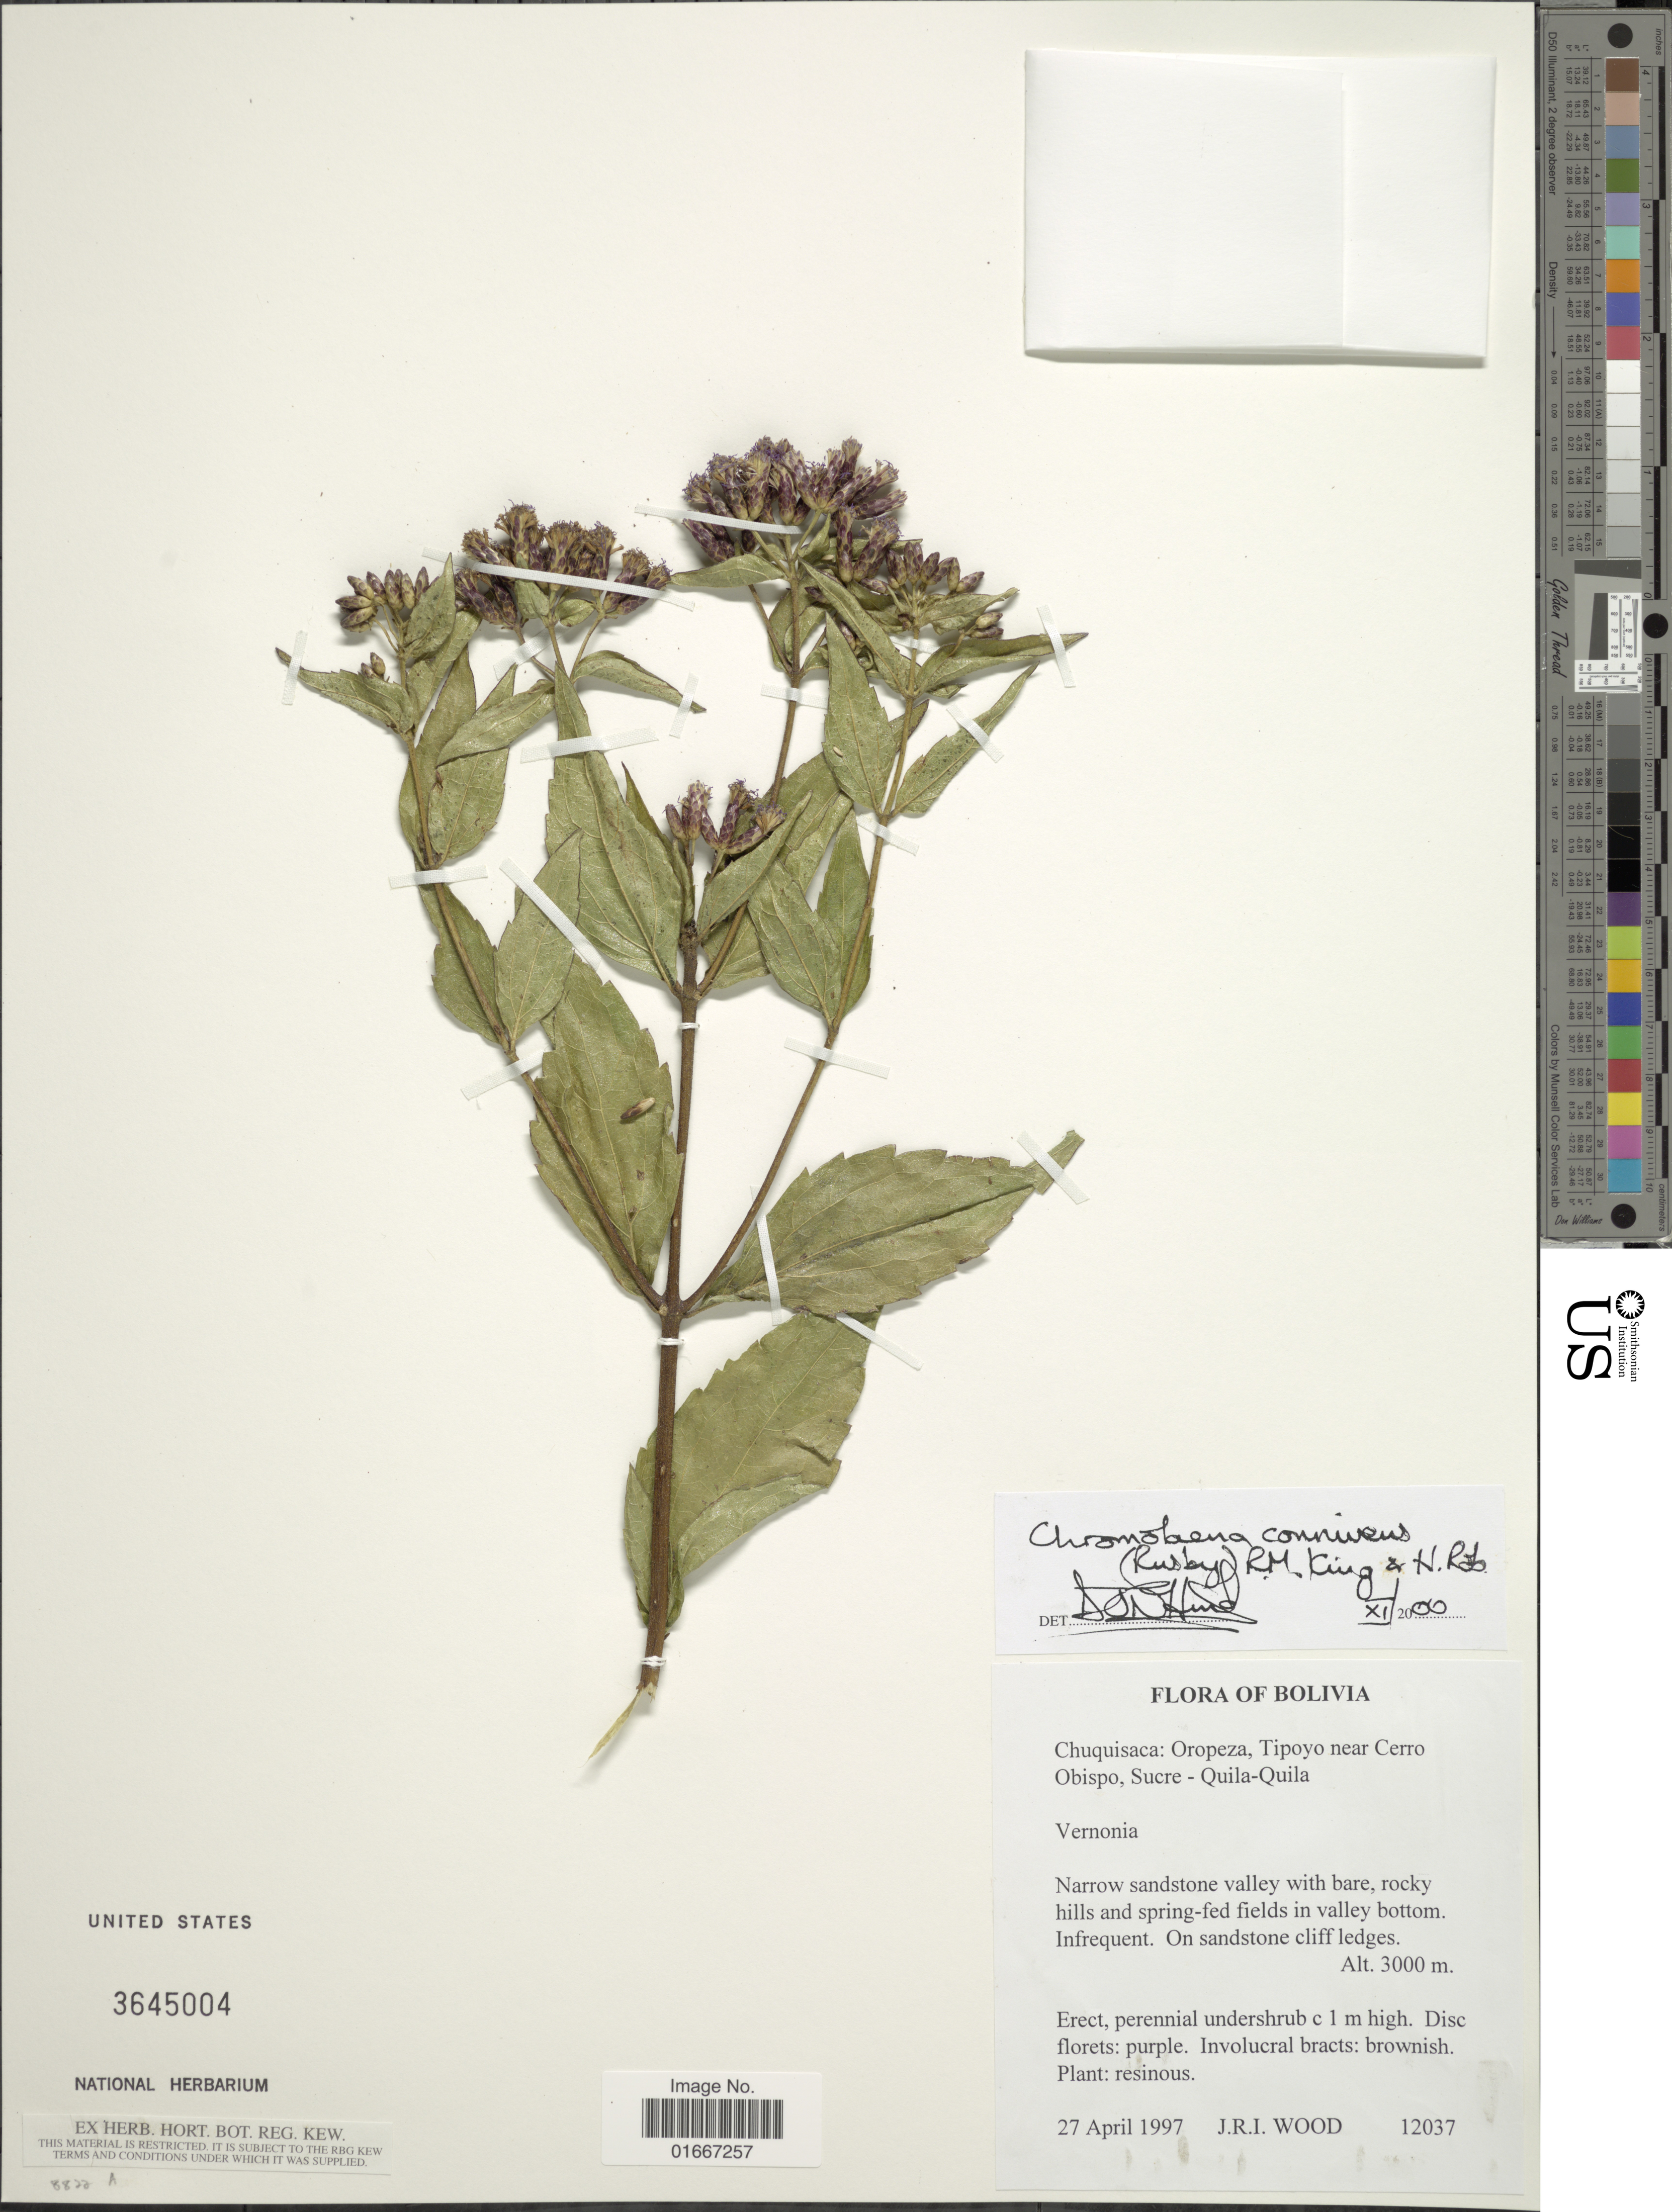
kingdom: Plantae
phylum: Tracheophyta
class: Magnoliopsida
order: Asterales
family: Asteraceae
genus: Chromolaena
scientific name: Chromolaena connivens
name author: (Rusby) R.M. King & H. Rob.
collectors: J. R. I. Wood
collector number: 12037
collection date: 1997-04-27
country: Bolivia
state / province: Chuquisaca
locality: Oropeza, Tipoyo near Cerro Obispo, Sucre - Quila-Quila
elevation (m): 3000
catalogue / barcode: US 3645004